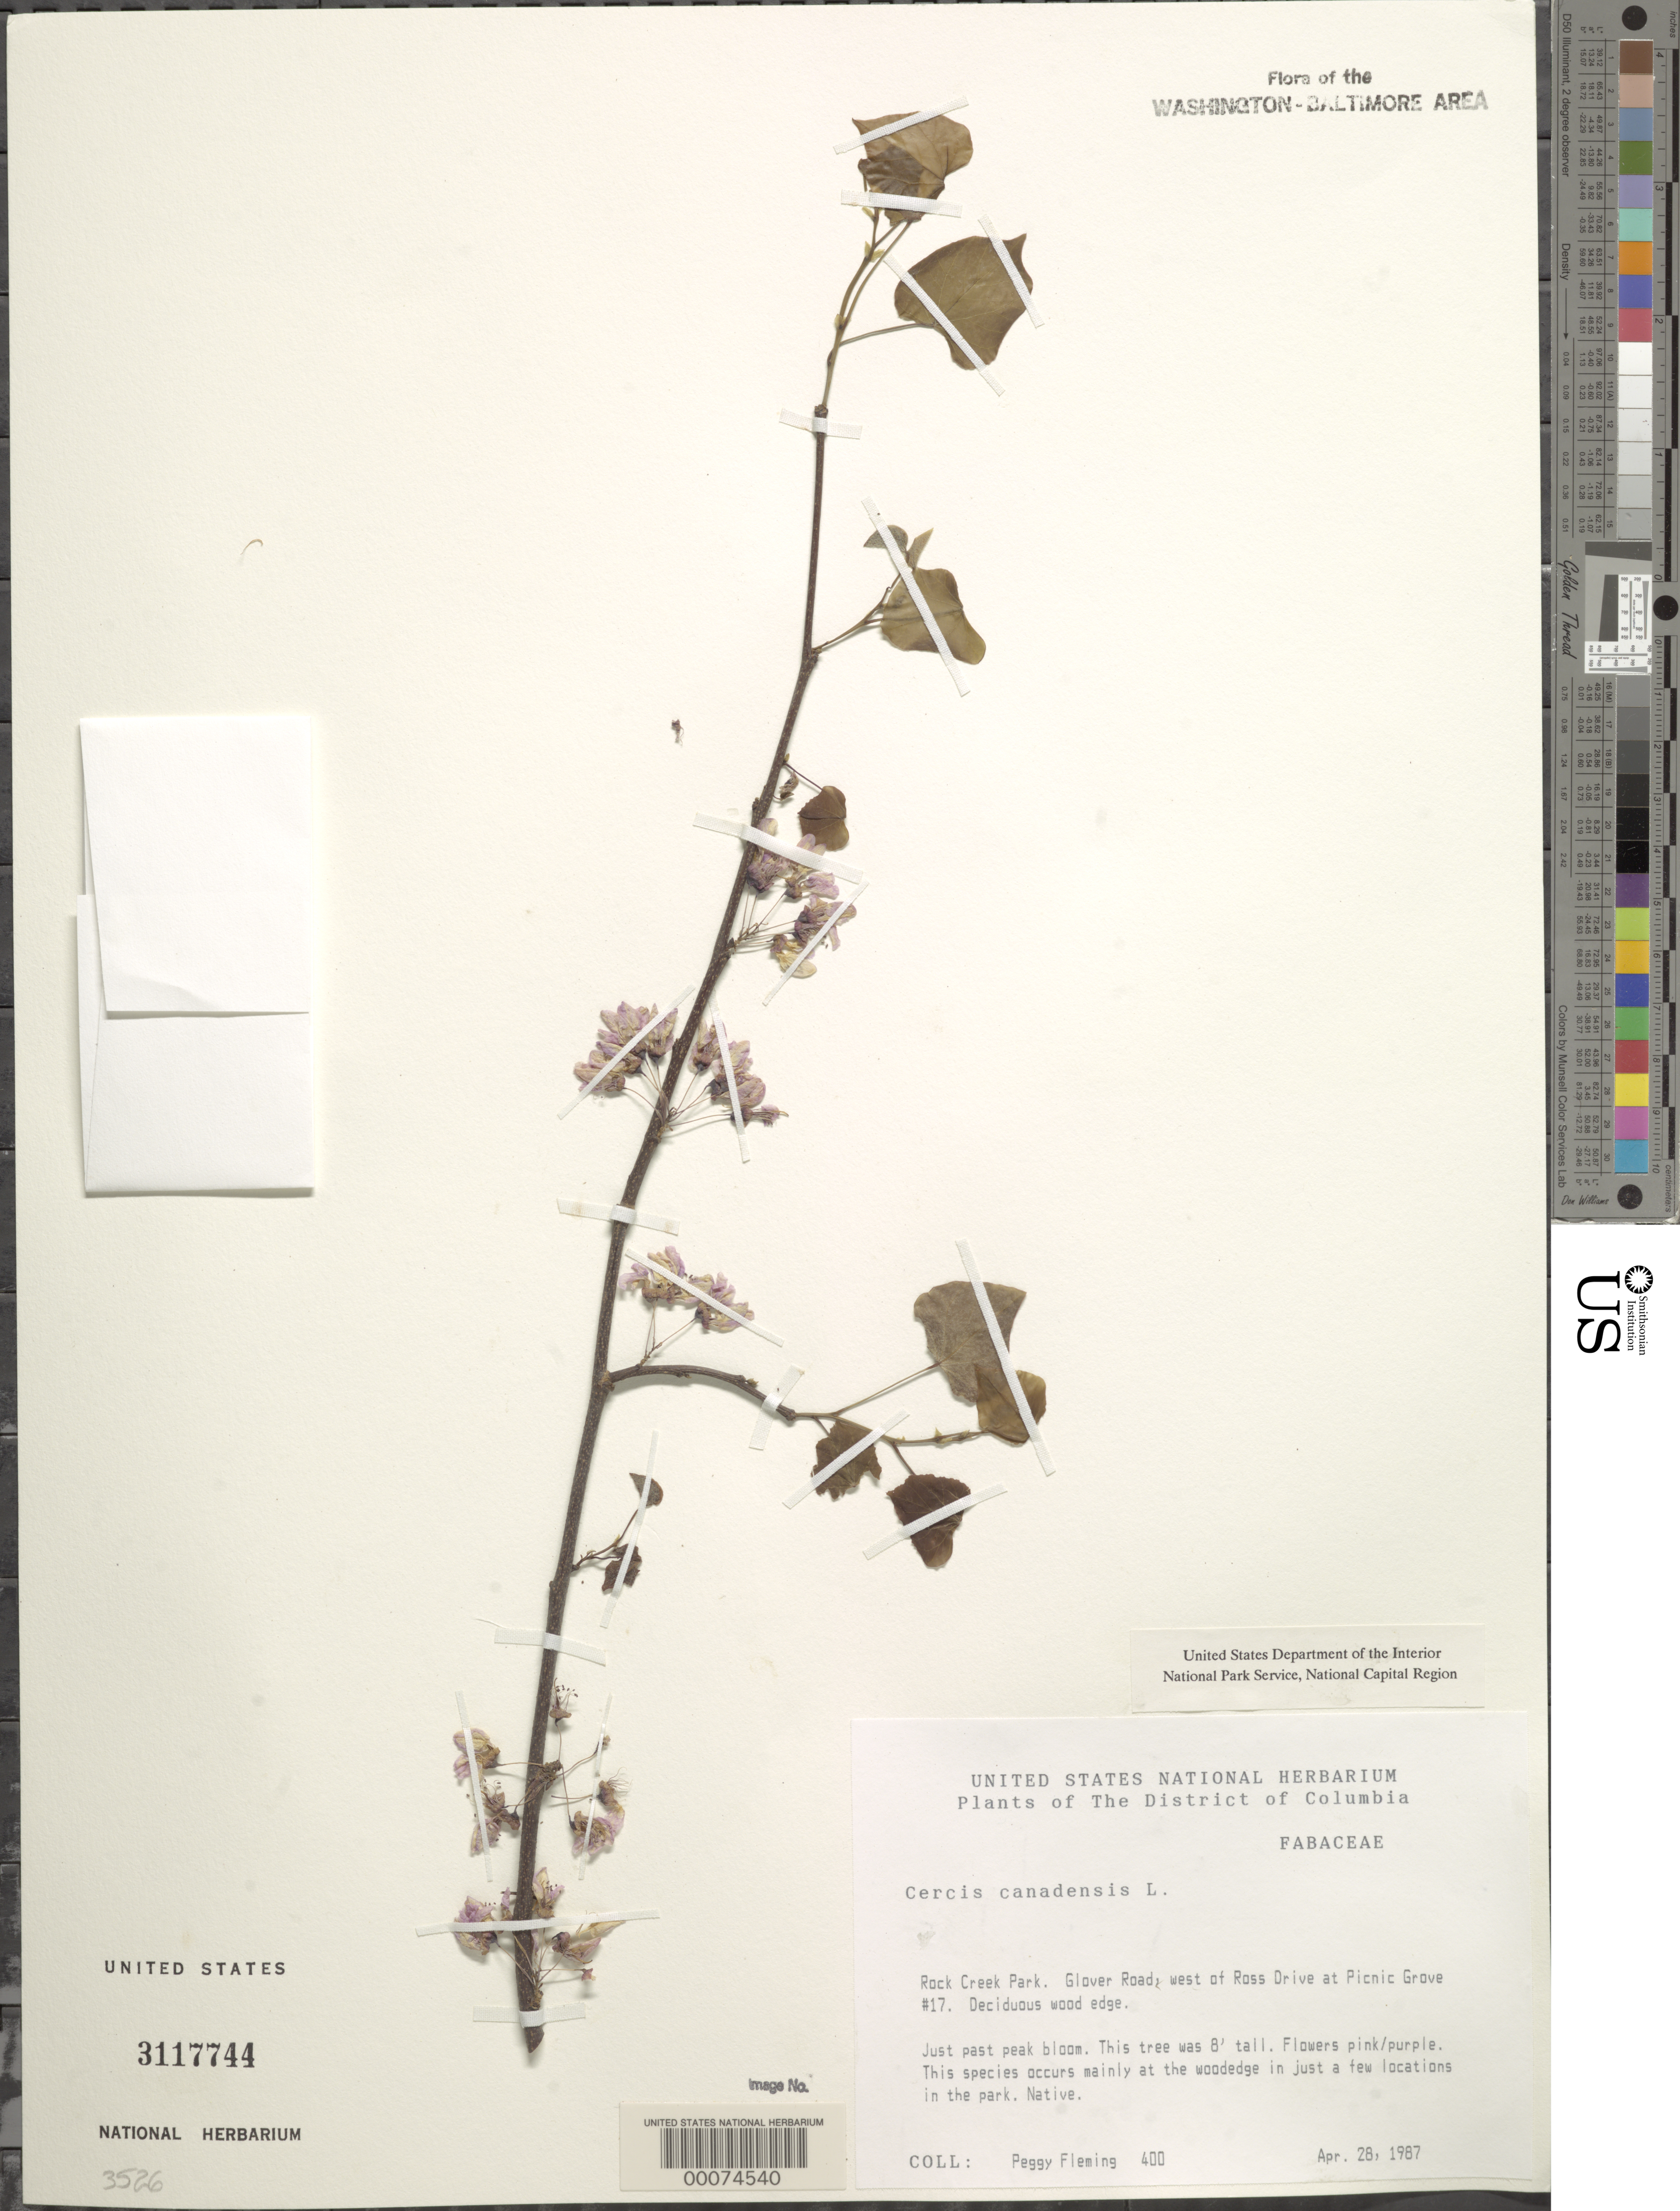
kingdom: Plantae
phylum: Tracheophyta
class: Magnoliopsida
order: Fabales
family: Fabaceae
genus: Cercis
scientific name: Cercis canadensis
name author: L.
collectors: P. Fleming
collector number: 400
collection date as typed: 28 Apr 1987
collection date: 1987-04-28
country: United States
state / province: District of Columbia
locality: Rock Creek Park. Glover Road, west of Ross Drive at Picnic Grove #17. Rock Creek Park and vicinity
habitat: Deciduous wood edge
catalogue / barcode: US 3117744